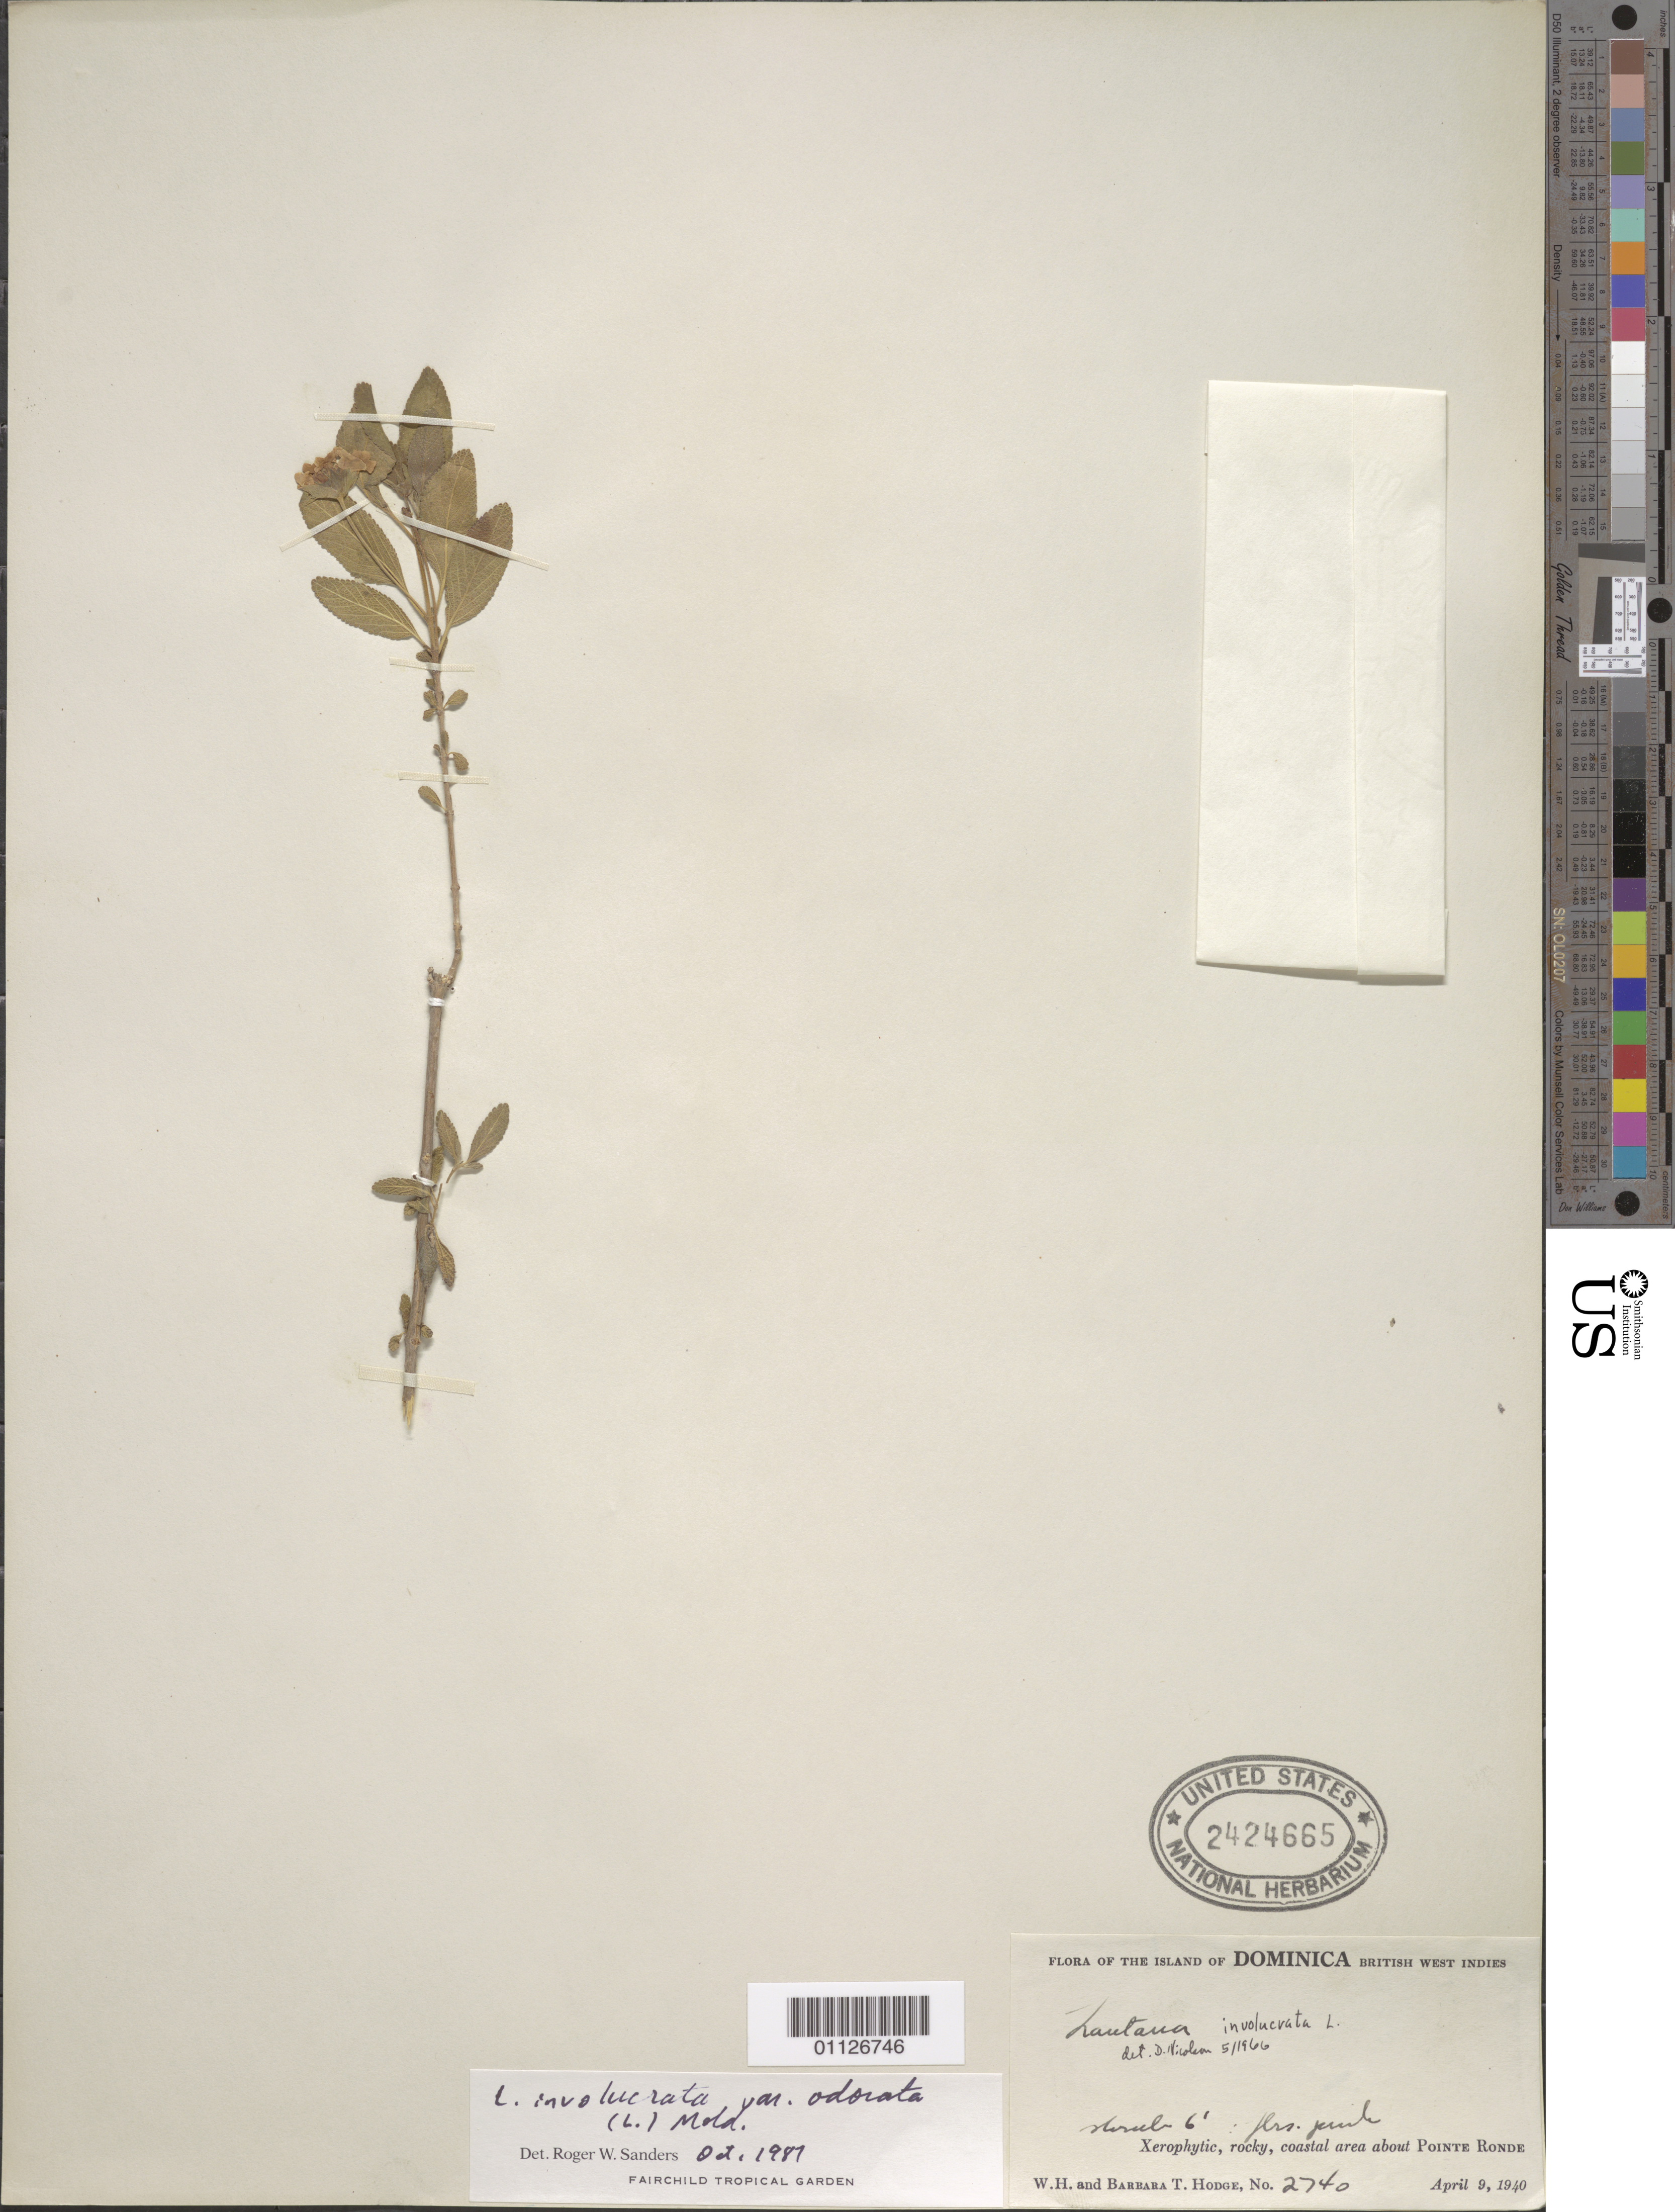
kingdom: Plantae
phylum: Tracheophyta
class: Magnoliopsida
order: Lamiales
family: Verbenaceae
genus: Lantana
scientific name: Lantana involucrata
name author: L.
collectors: W. Hodge & B. Hodge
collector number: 2740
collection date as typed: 09 Apr 1940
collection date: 1940-04-09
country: Dominica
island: Dominica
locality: Xerophytic, rocky, coastal area about Pointe Ronde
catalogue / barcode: US 2424665